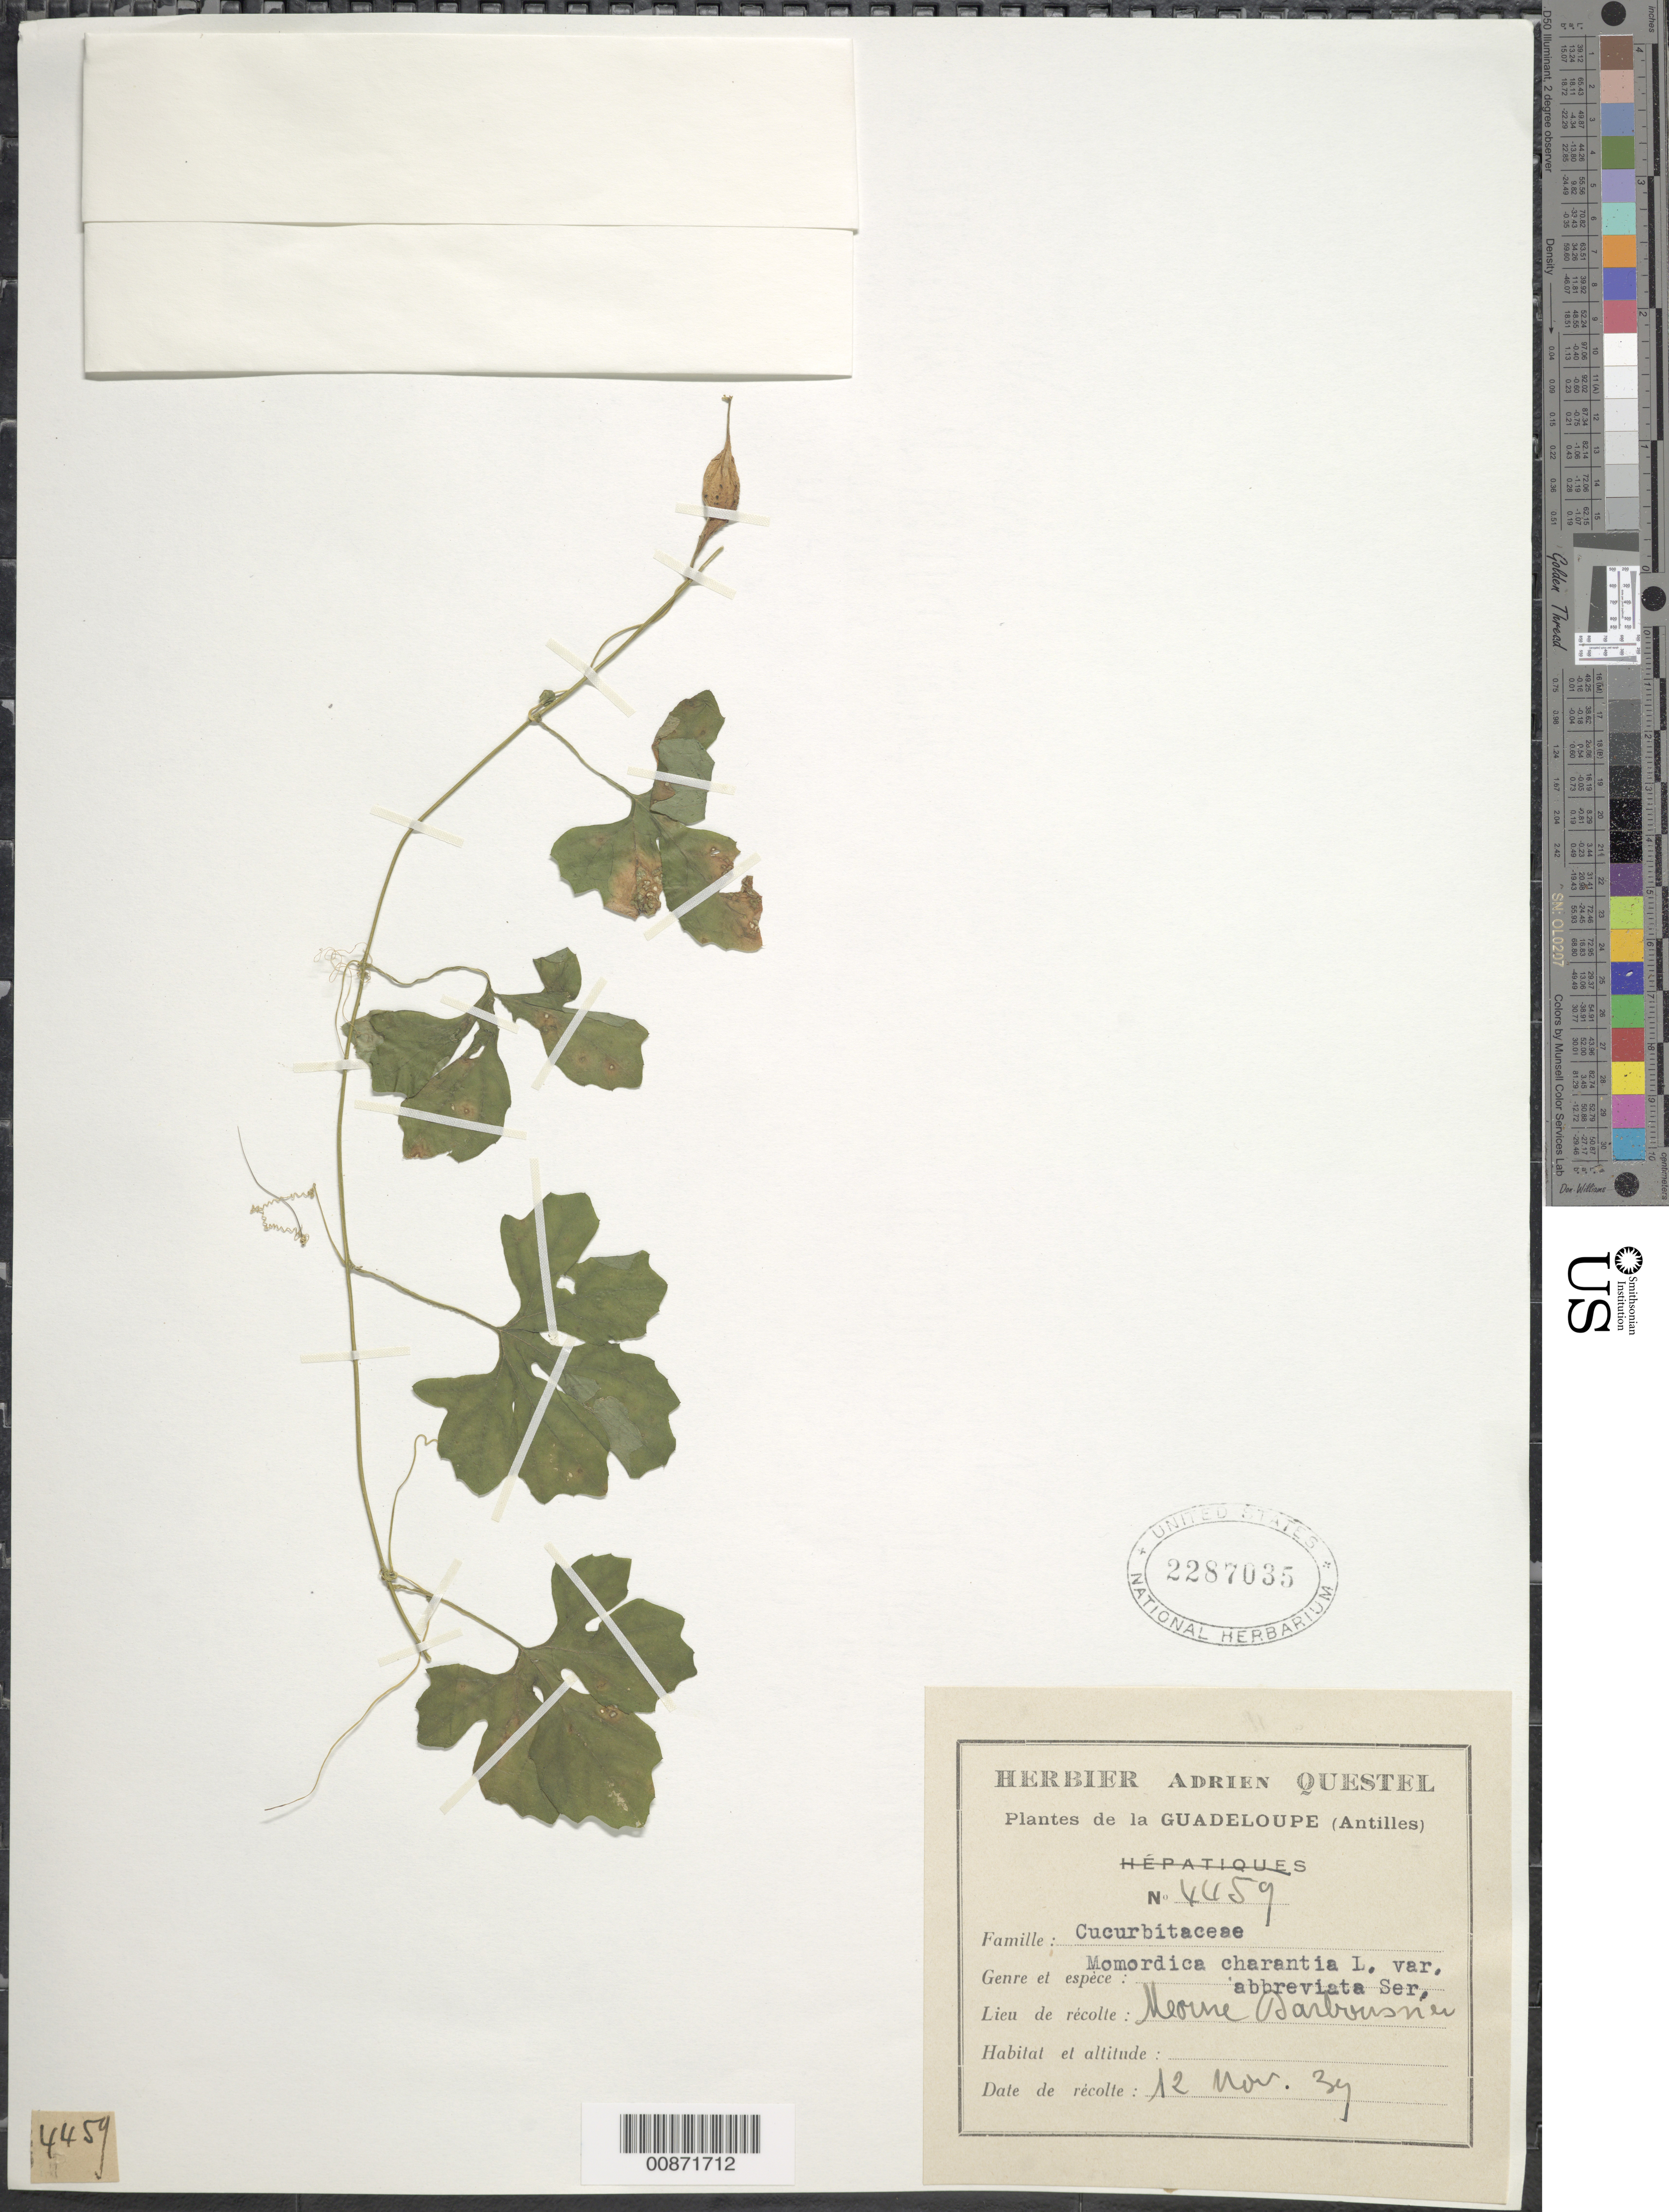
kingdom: Plantae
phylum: Tracheophyta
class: Magnoliopsida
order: Cucurbitales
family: Cucurbitaceae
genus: Momordica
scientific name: Momordica charantia subsp. abbreviata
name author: (Ser.) Greb.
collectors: A. Questel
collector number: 4459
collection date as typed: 12 Nov 1939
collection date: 1939-11-12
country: Guadeloupe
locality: Morne Barbonsner (sp?)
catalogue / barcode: US 2287035